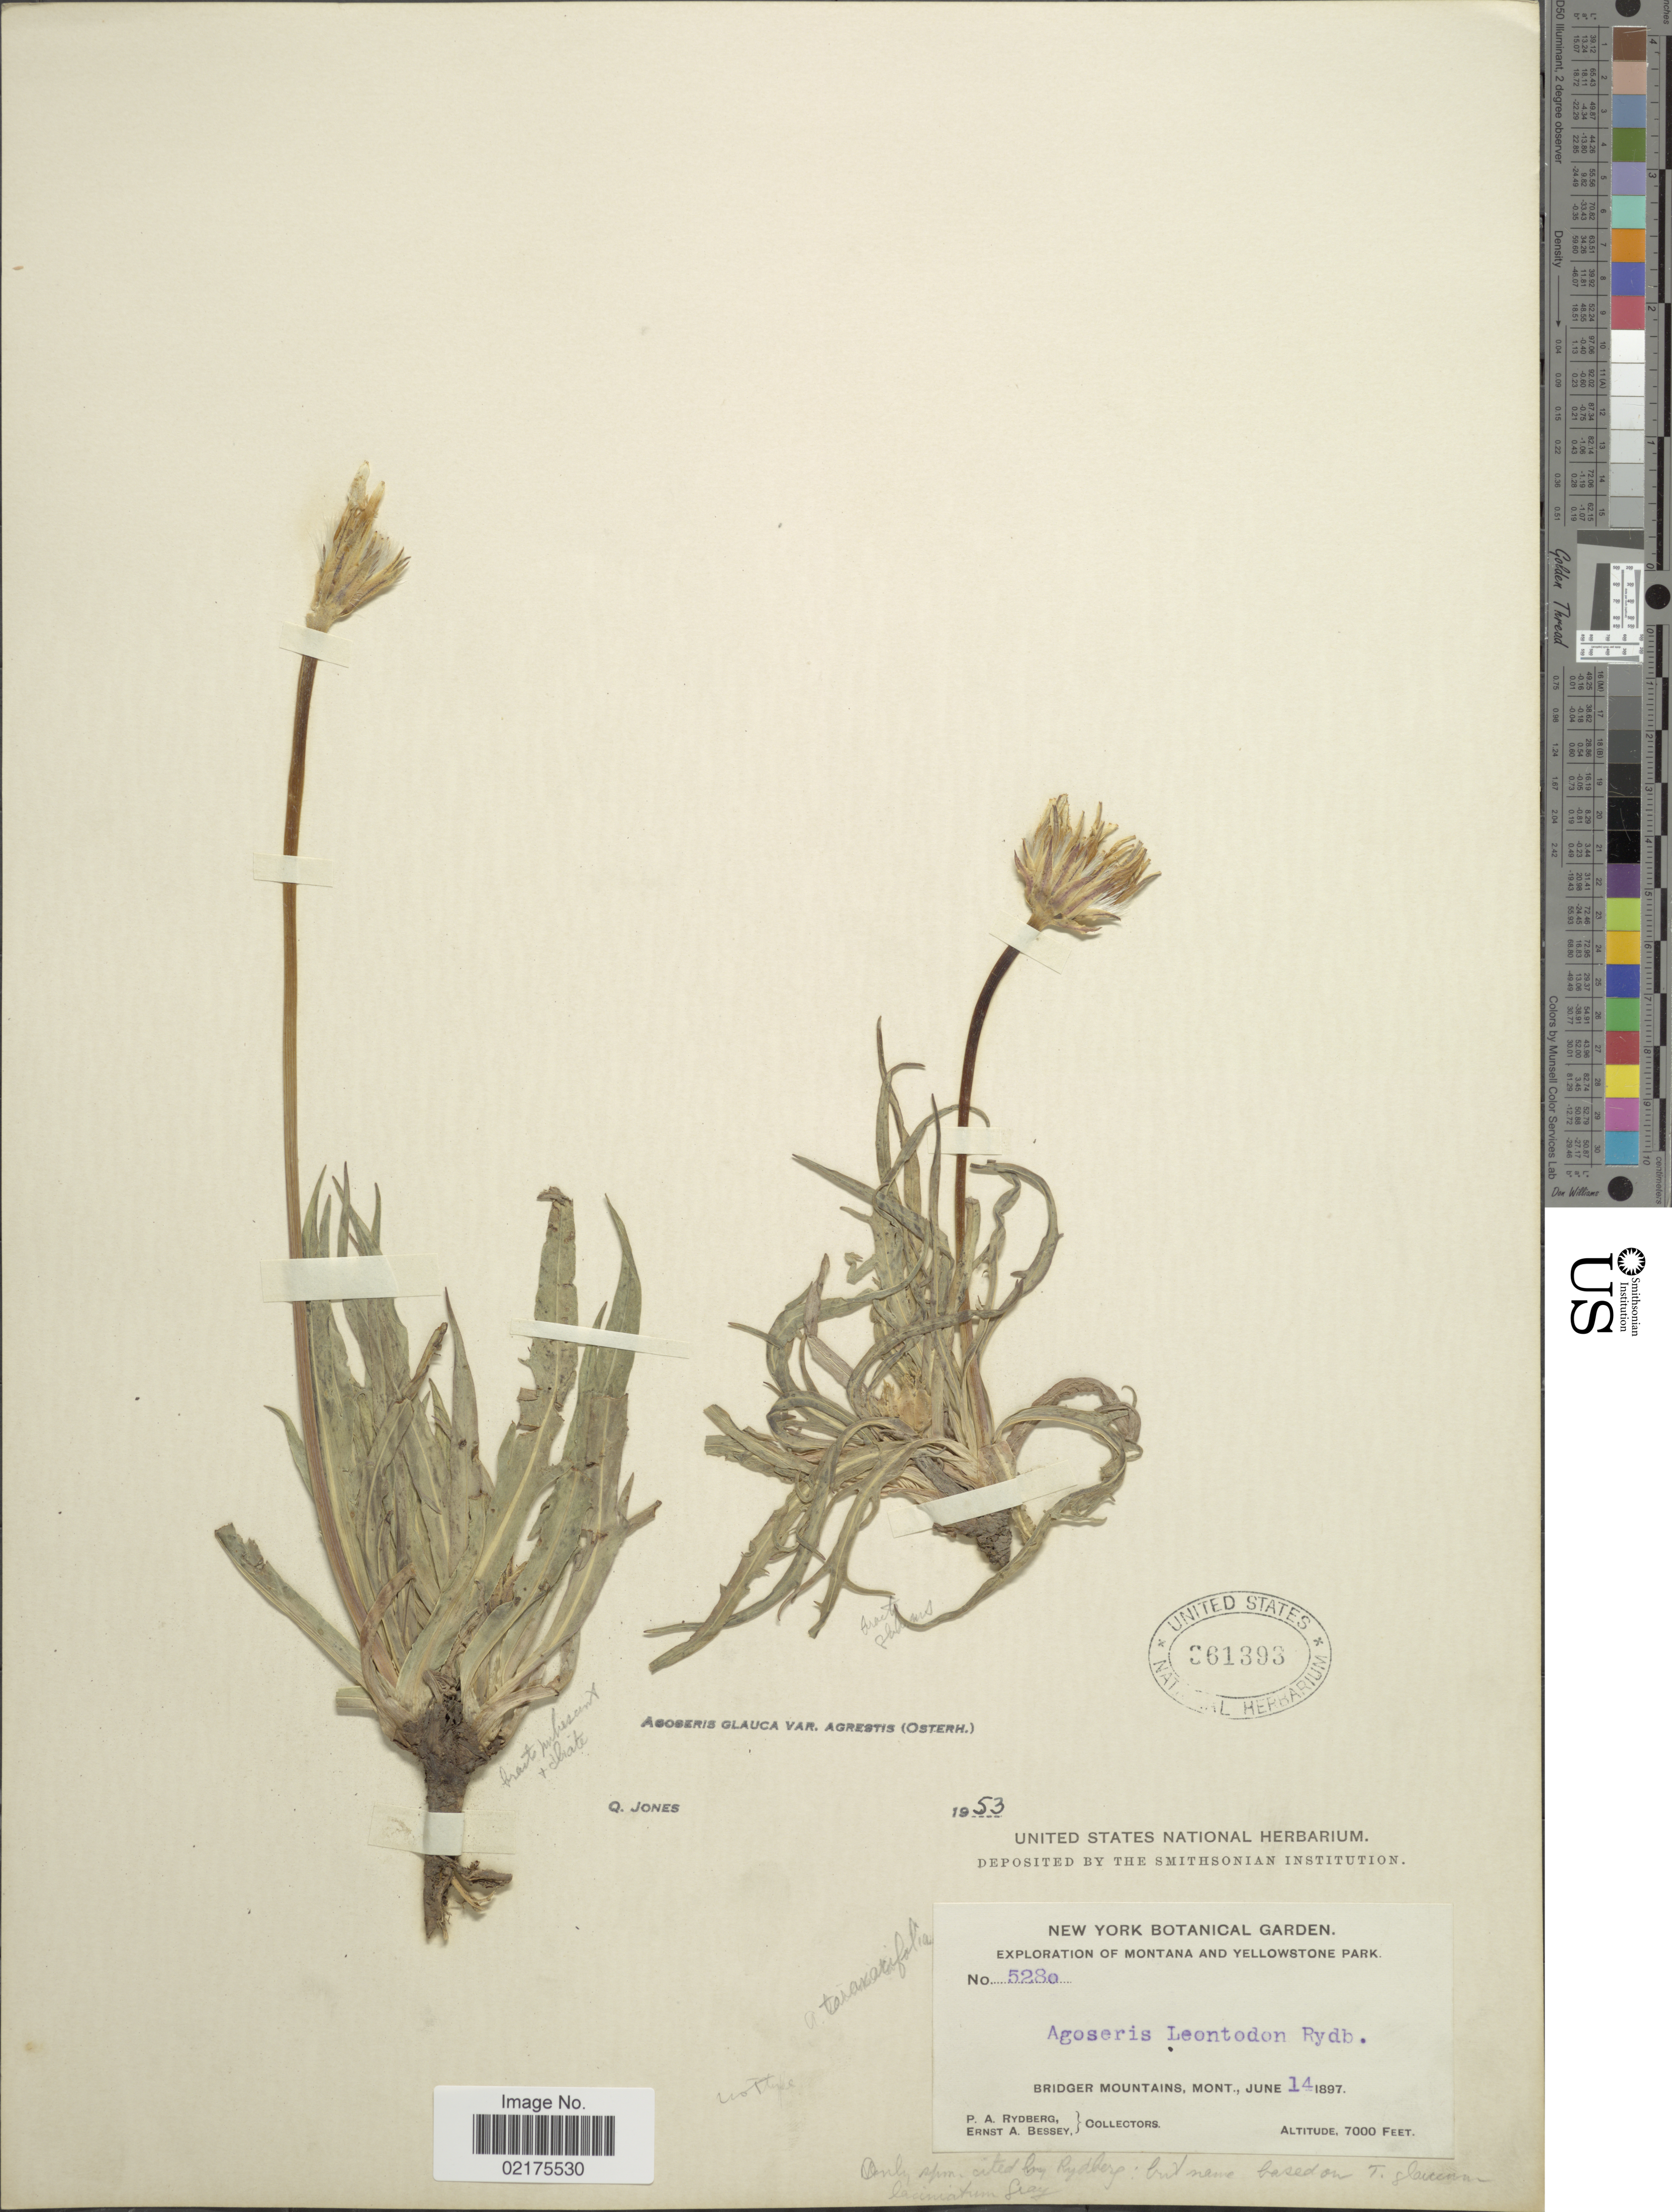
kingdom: Plantae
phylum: Tracheophyta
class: Magnoliopsida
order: Asterales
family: Asteraceae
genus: Agoseris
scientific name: Agoseris glauca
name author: (Pursh) Raf.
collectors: P. A. Rydberg & E. A. Bessey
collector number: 5280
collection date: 1897-06-14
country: United States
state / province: Montana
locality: Montana and Yellostone park. Bridger Mountains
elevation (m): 2134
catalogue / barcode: US 361393